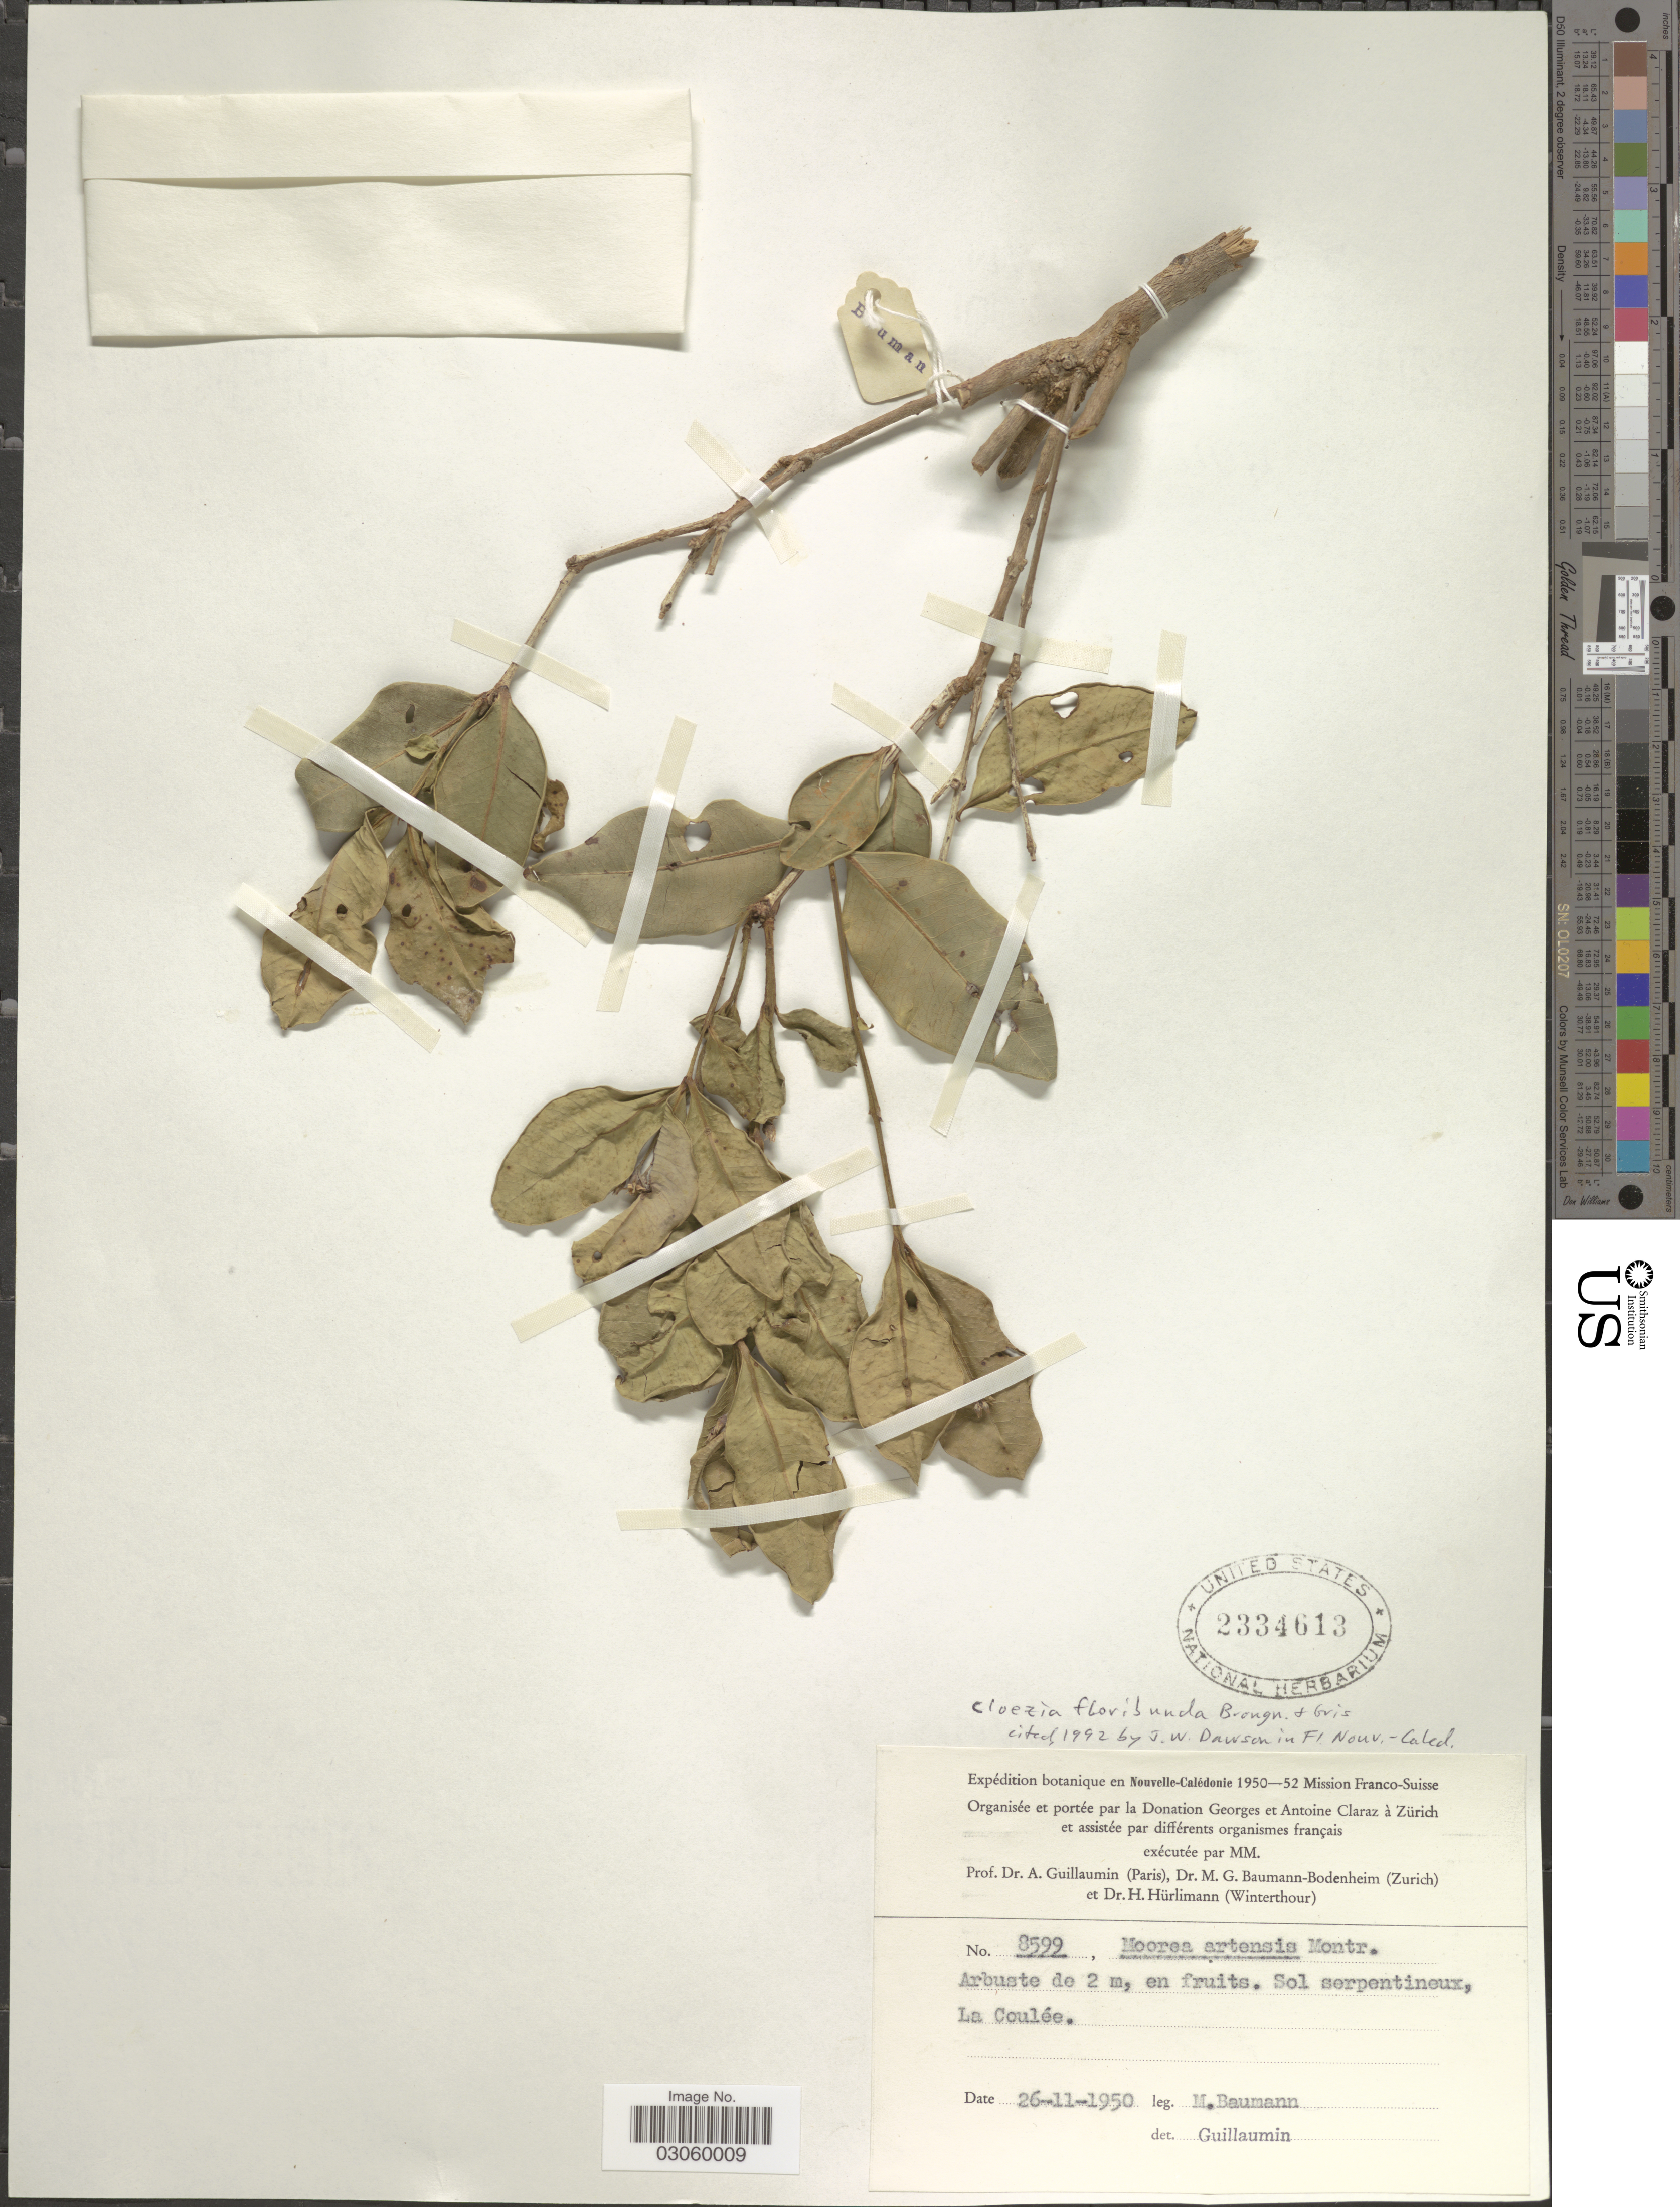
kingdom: Plantae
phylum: Tracheophyta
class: Magnoliopsida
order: Myrtales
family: Myrtaceae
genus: Cloezia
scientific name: Cloezia floribunda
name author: Brongn. & Gris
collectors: M. Baumann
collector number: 8599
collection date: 1950-11-26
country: New Caledonia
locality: Nouvelle-Calédonie, Sol serpentineux La Coulée.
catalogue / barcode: US 2334613